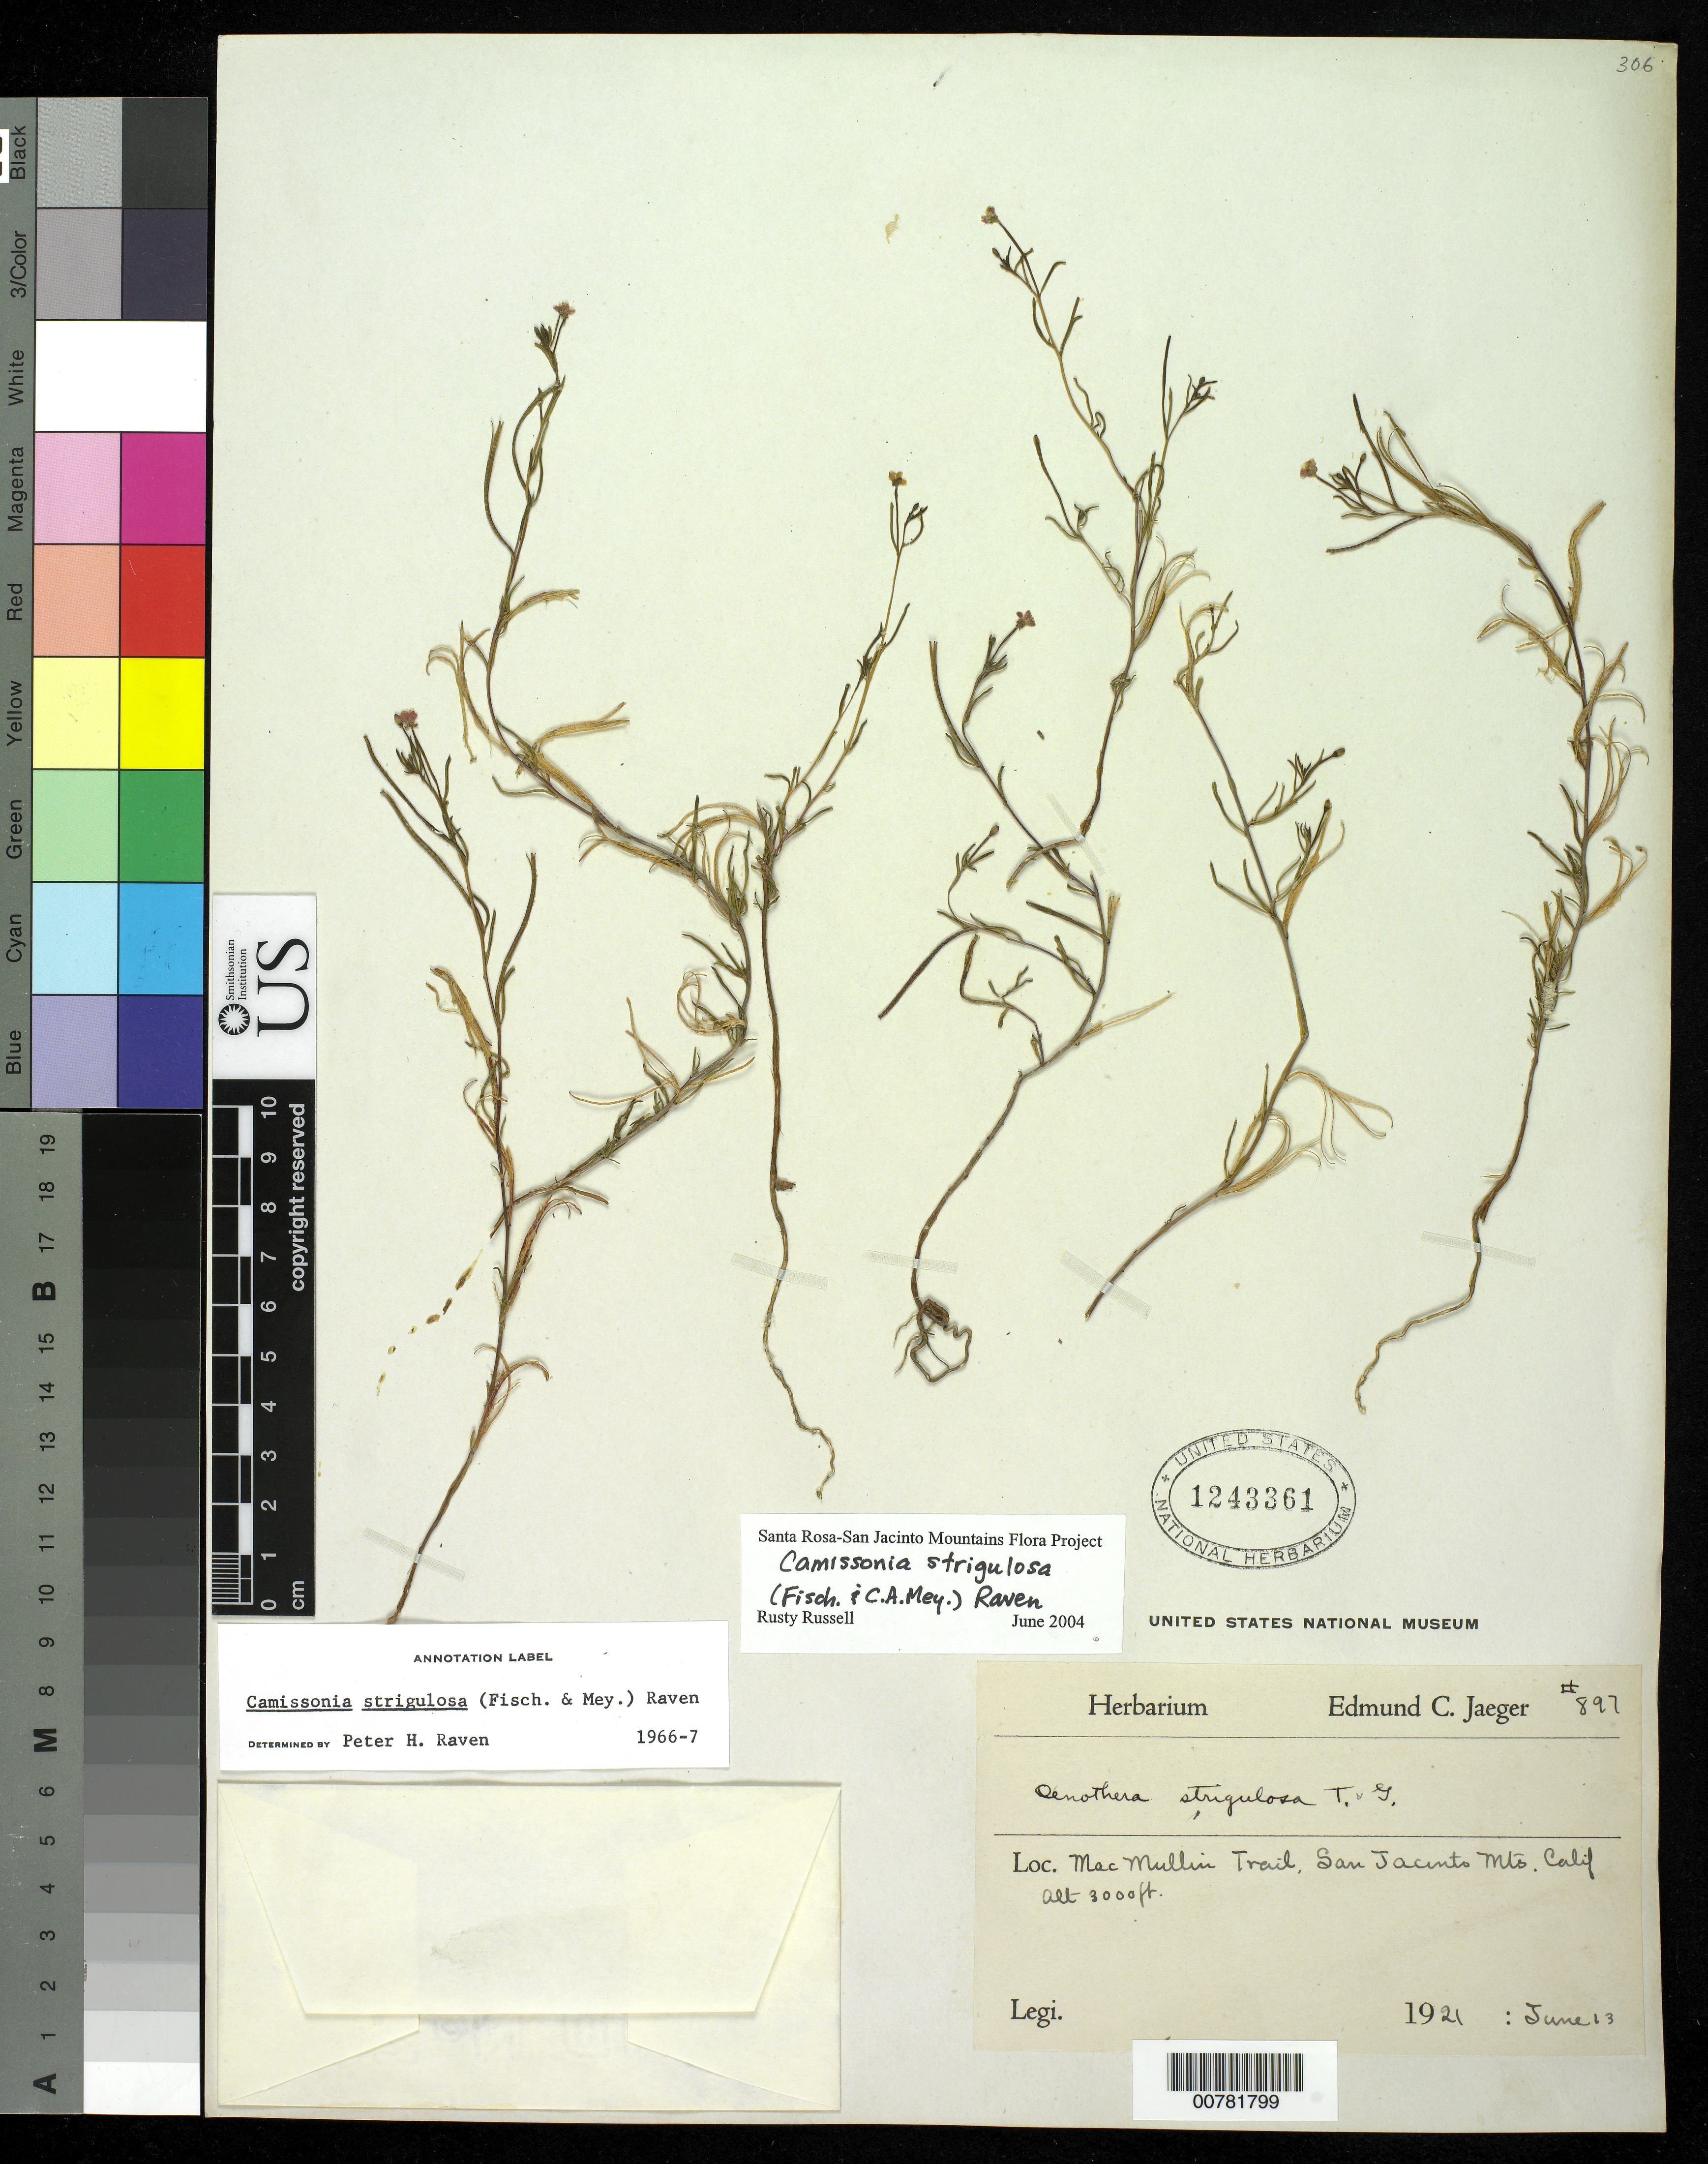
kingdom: Plantae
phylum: Tracheophyta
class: Magnoliopsida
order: Myrtales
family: Onagraceae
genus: Camissonia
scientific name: Camissonia strigulosa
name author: (Fisch. & C.A. Mey.) P.H. Raven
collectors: ex herb. E.C. Jaeger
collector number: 897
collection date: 1921-06-13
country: United States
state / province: California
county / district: Riverside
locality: Mac Mullin Trail, San Jacinto Mts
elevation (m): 914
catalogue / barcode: US 1243361